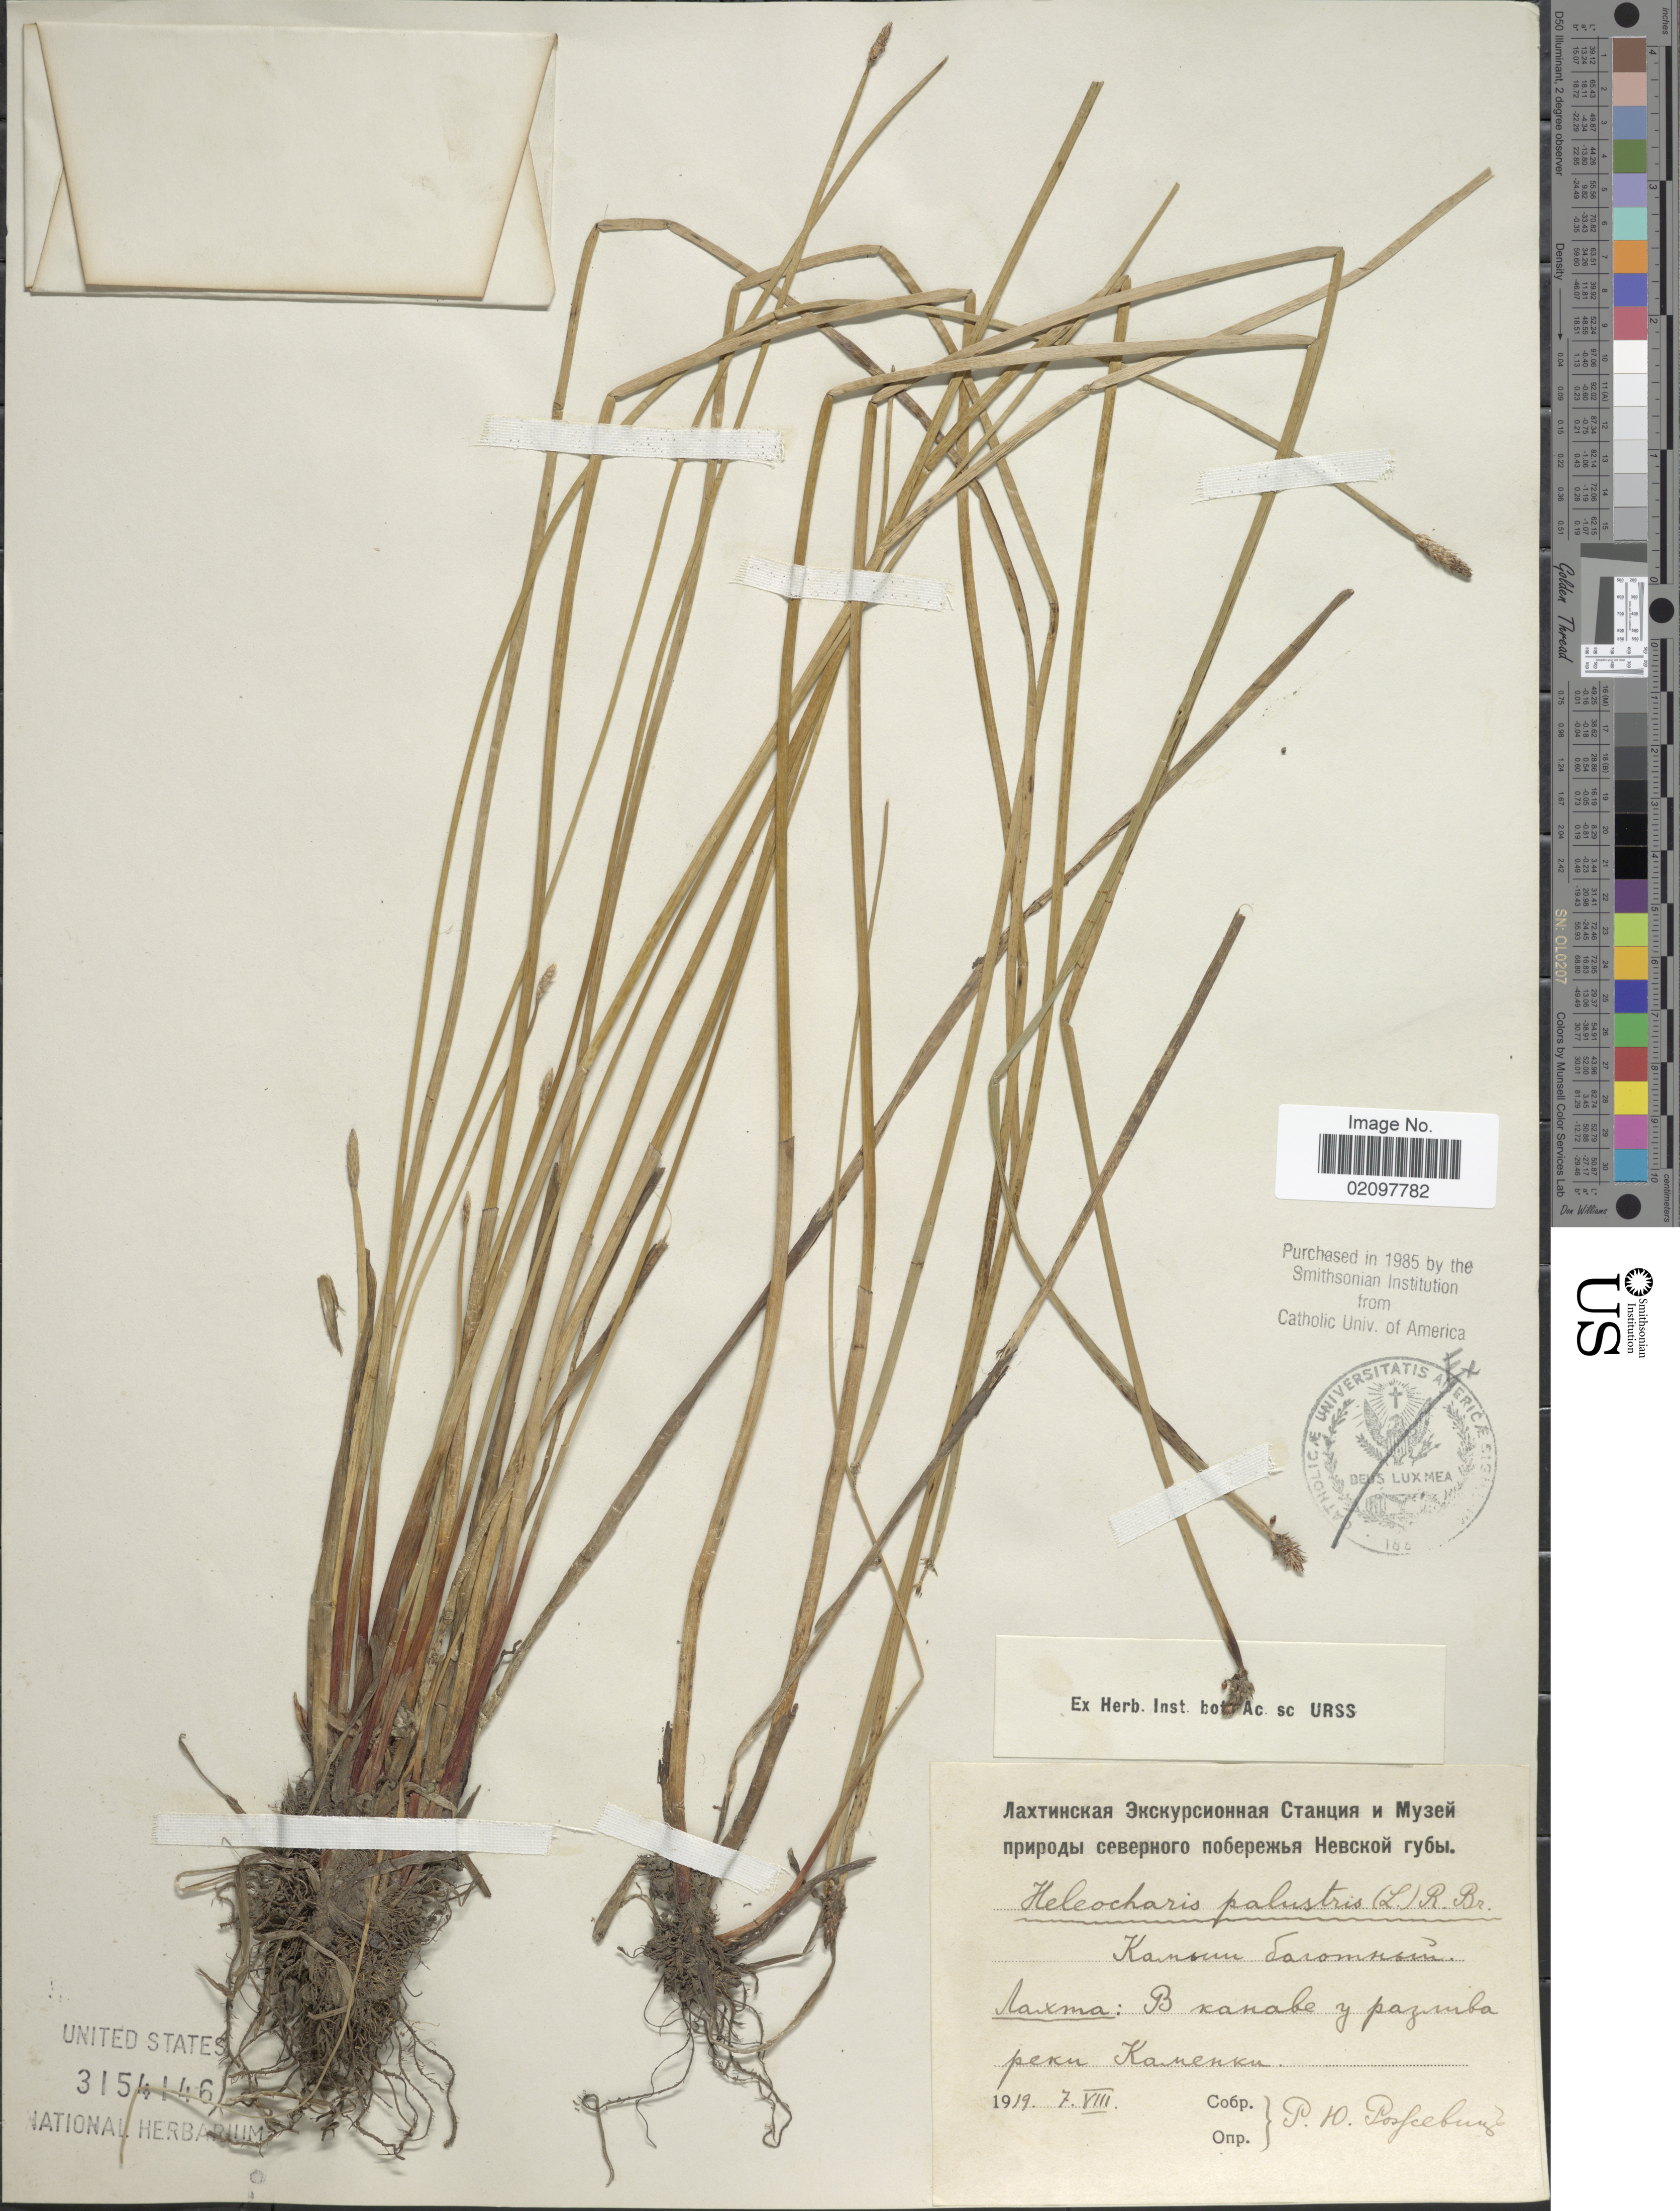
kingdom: Plantae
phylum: Tracheophyta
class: Liliopsida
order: Poales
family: Cyperaceae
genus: Eleocharis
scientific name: Eleocharis palustris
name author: (L.) Roem. & Schult.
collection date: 1919-08-07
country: Russian Federation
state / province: St. Petersburg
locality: Lakhta, near river Kamenka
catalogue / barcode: US 3154146